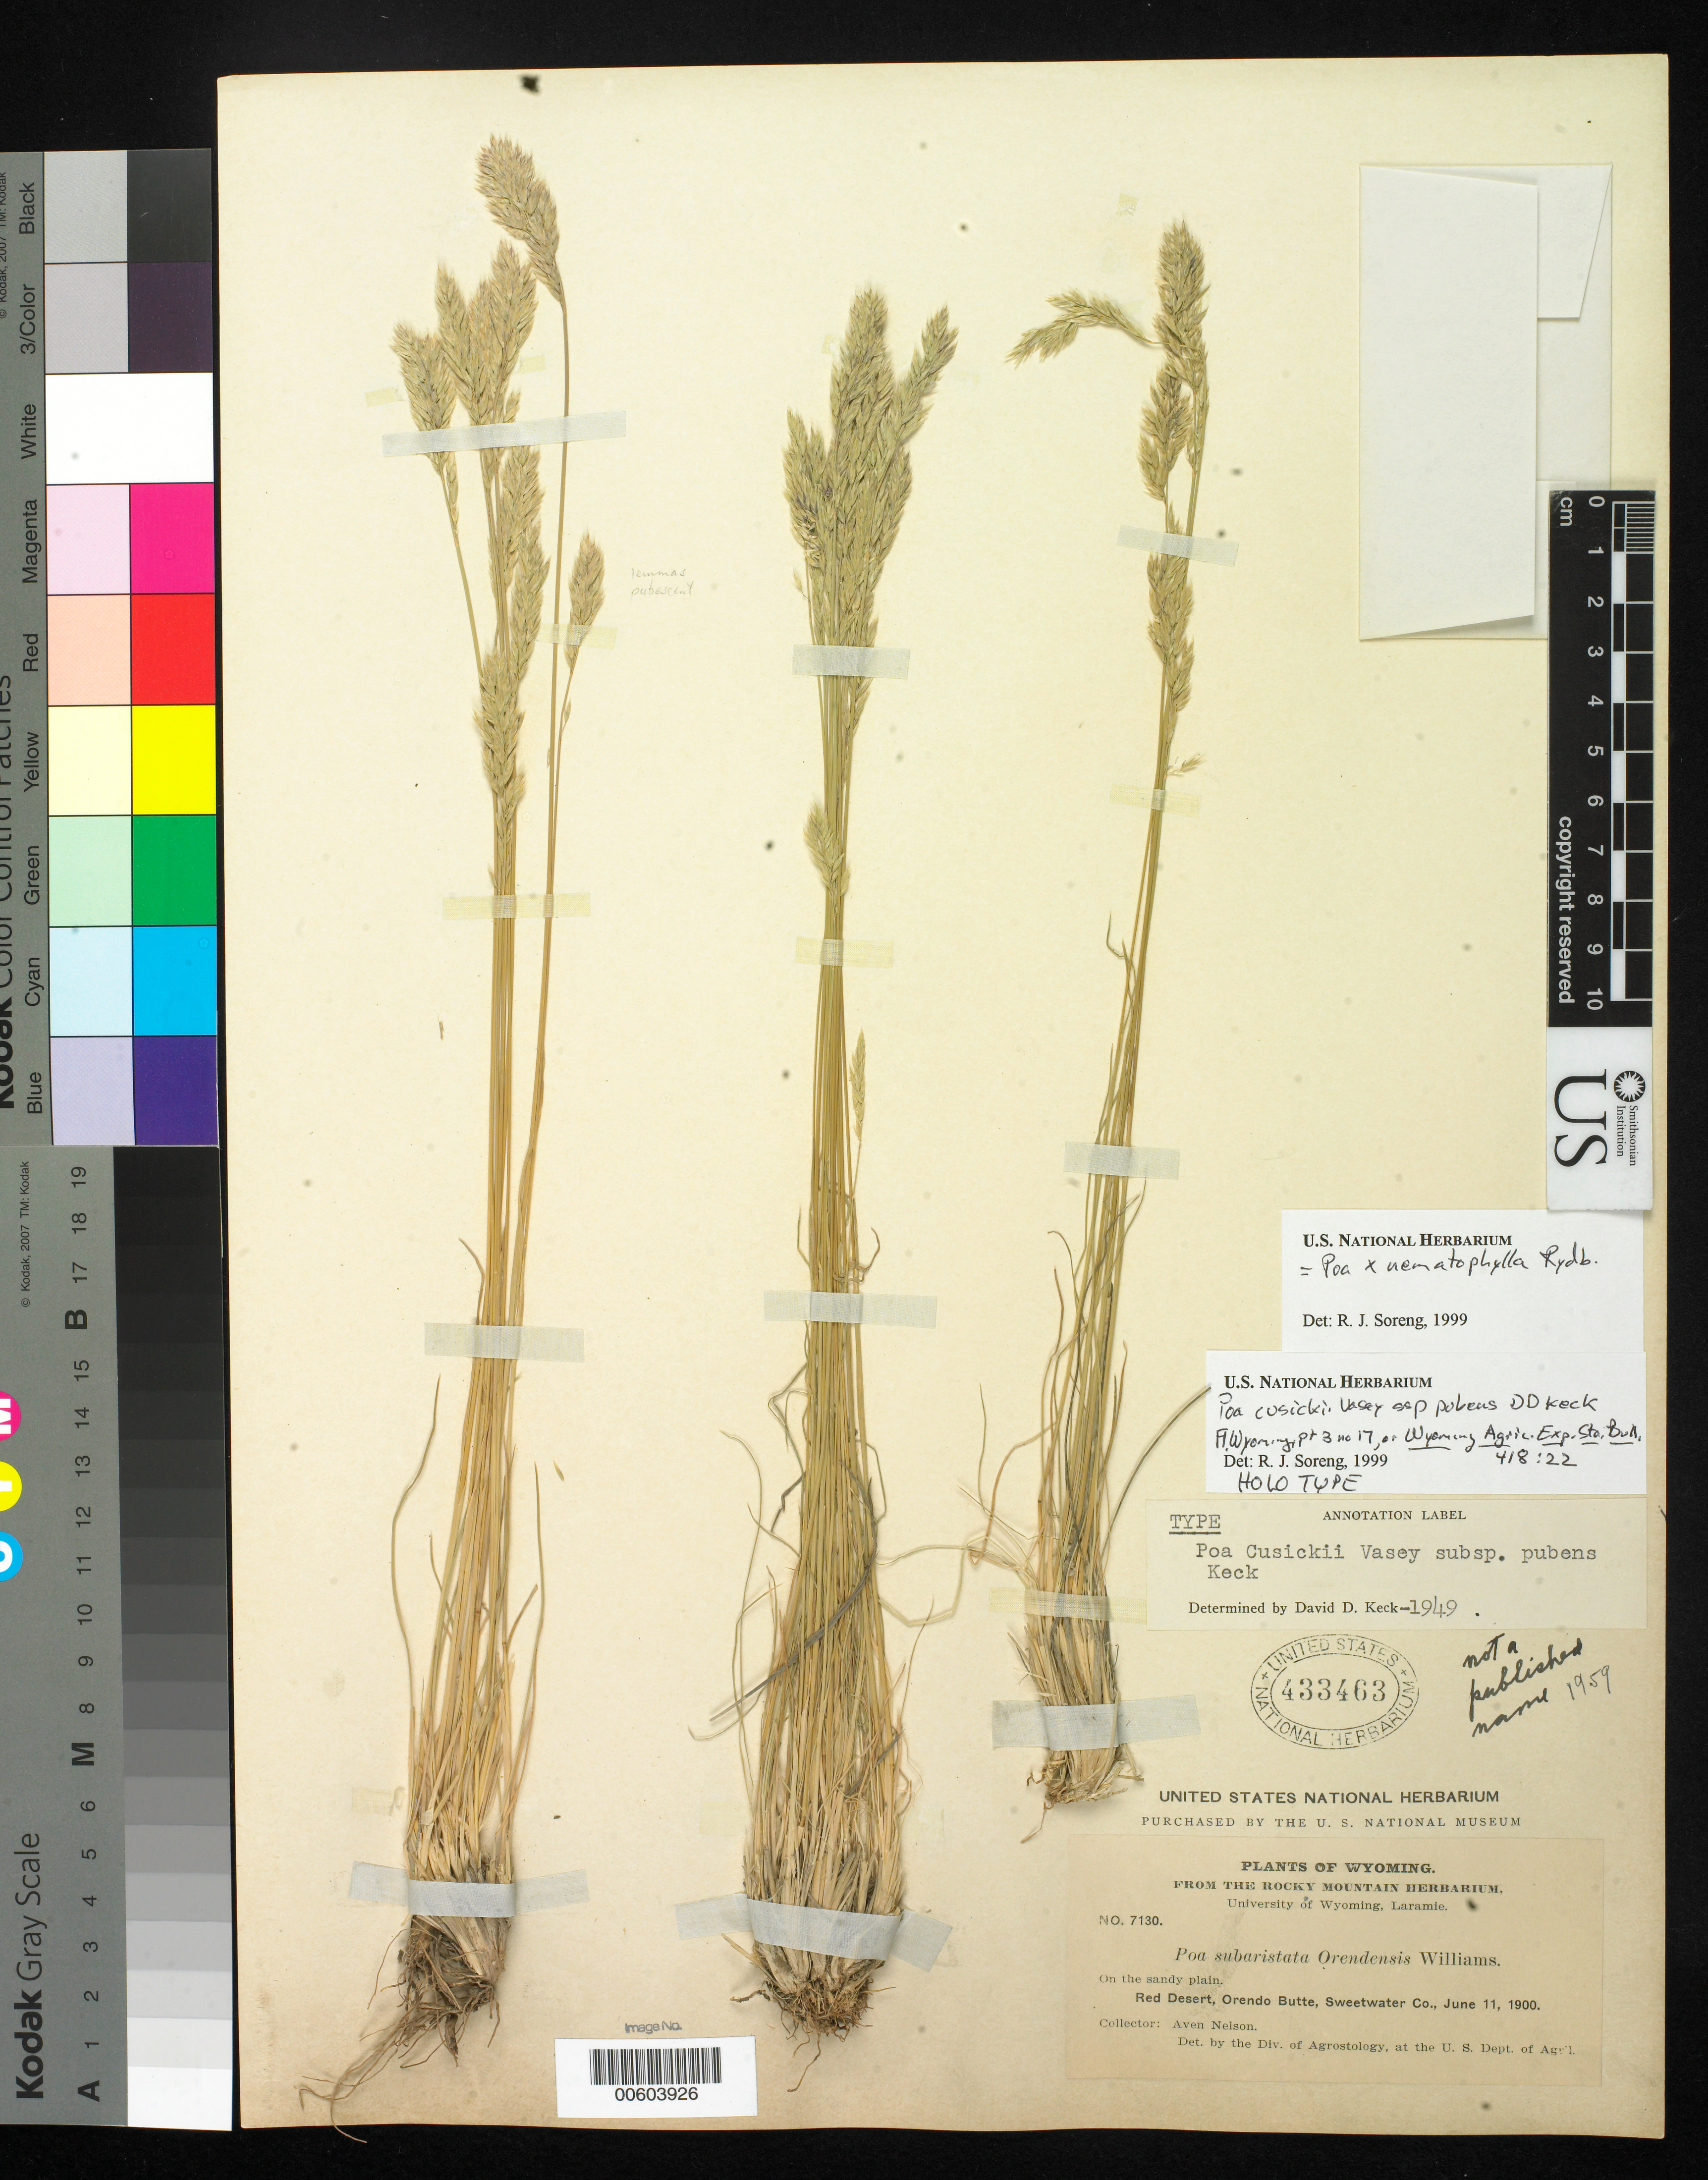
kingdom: Plantae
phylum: Tracheophyta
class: Liliopsida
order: Poales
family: Poaceae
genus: Poa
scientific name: Poa cusickii subsp. pubens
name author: D.D. Keck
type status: Holotype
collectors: A. Nelson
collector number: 7130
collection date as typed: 11 Jun 1900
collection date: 1900-06-11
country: United States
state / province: Wyoming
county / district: Sweetwater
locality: Red Desert, Orendo Butte.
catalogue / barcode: US 433463